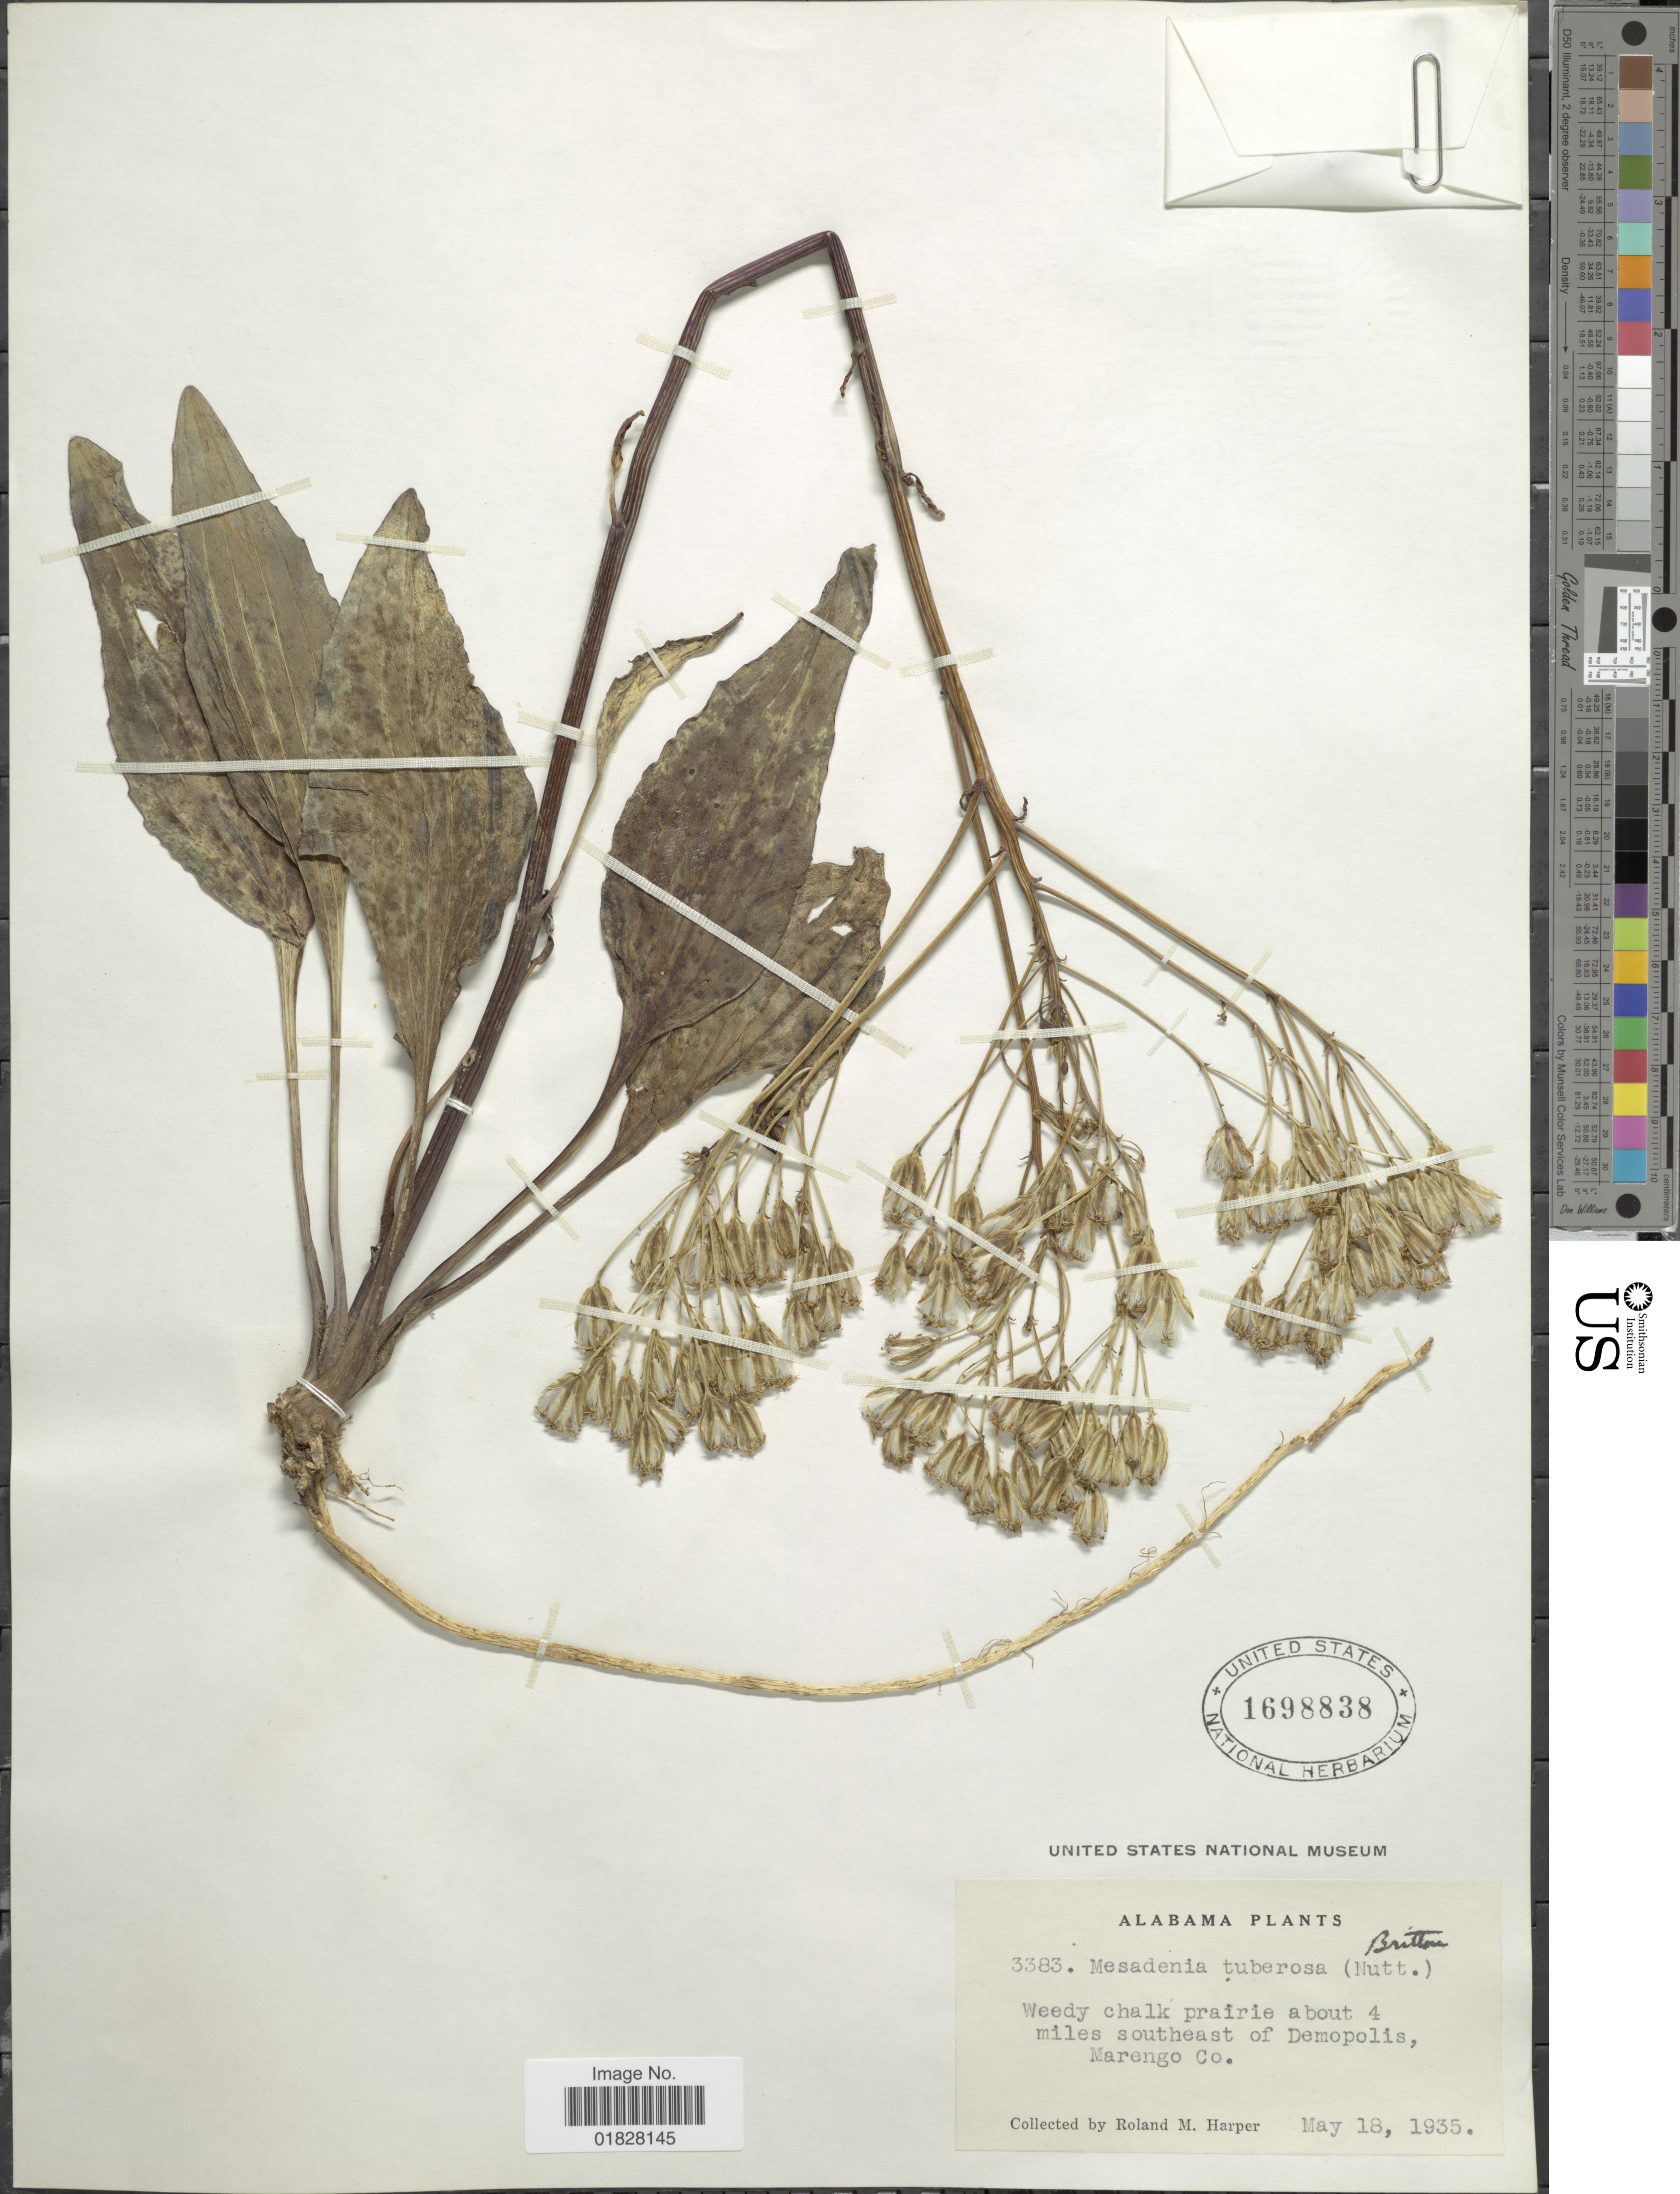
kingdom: Plantae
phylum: Tracheophyta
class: Magnoliopsida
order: Asterales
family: Asteraceae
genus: Arnoglossum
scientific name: Arnoglossum plantagineum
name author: Raf.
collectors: R. M. Harper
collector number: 3383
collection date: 1935-05-18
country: United States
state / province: Alabama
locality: Weedy chalk prairie about 4 miles southeast of Demopolis, Marengo Co.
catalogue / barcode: US 1698838